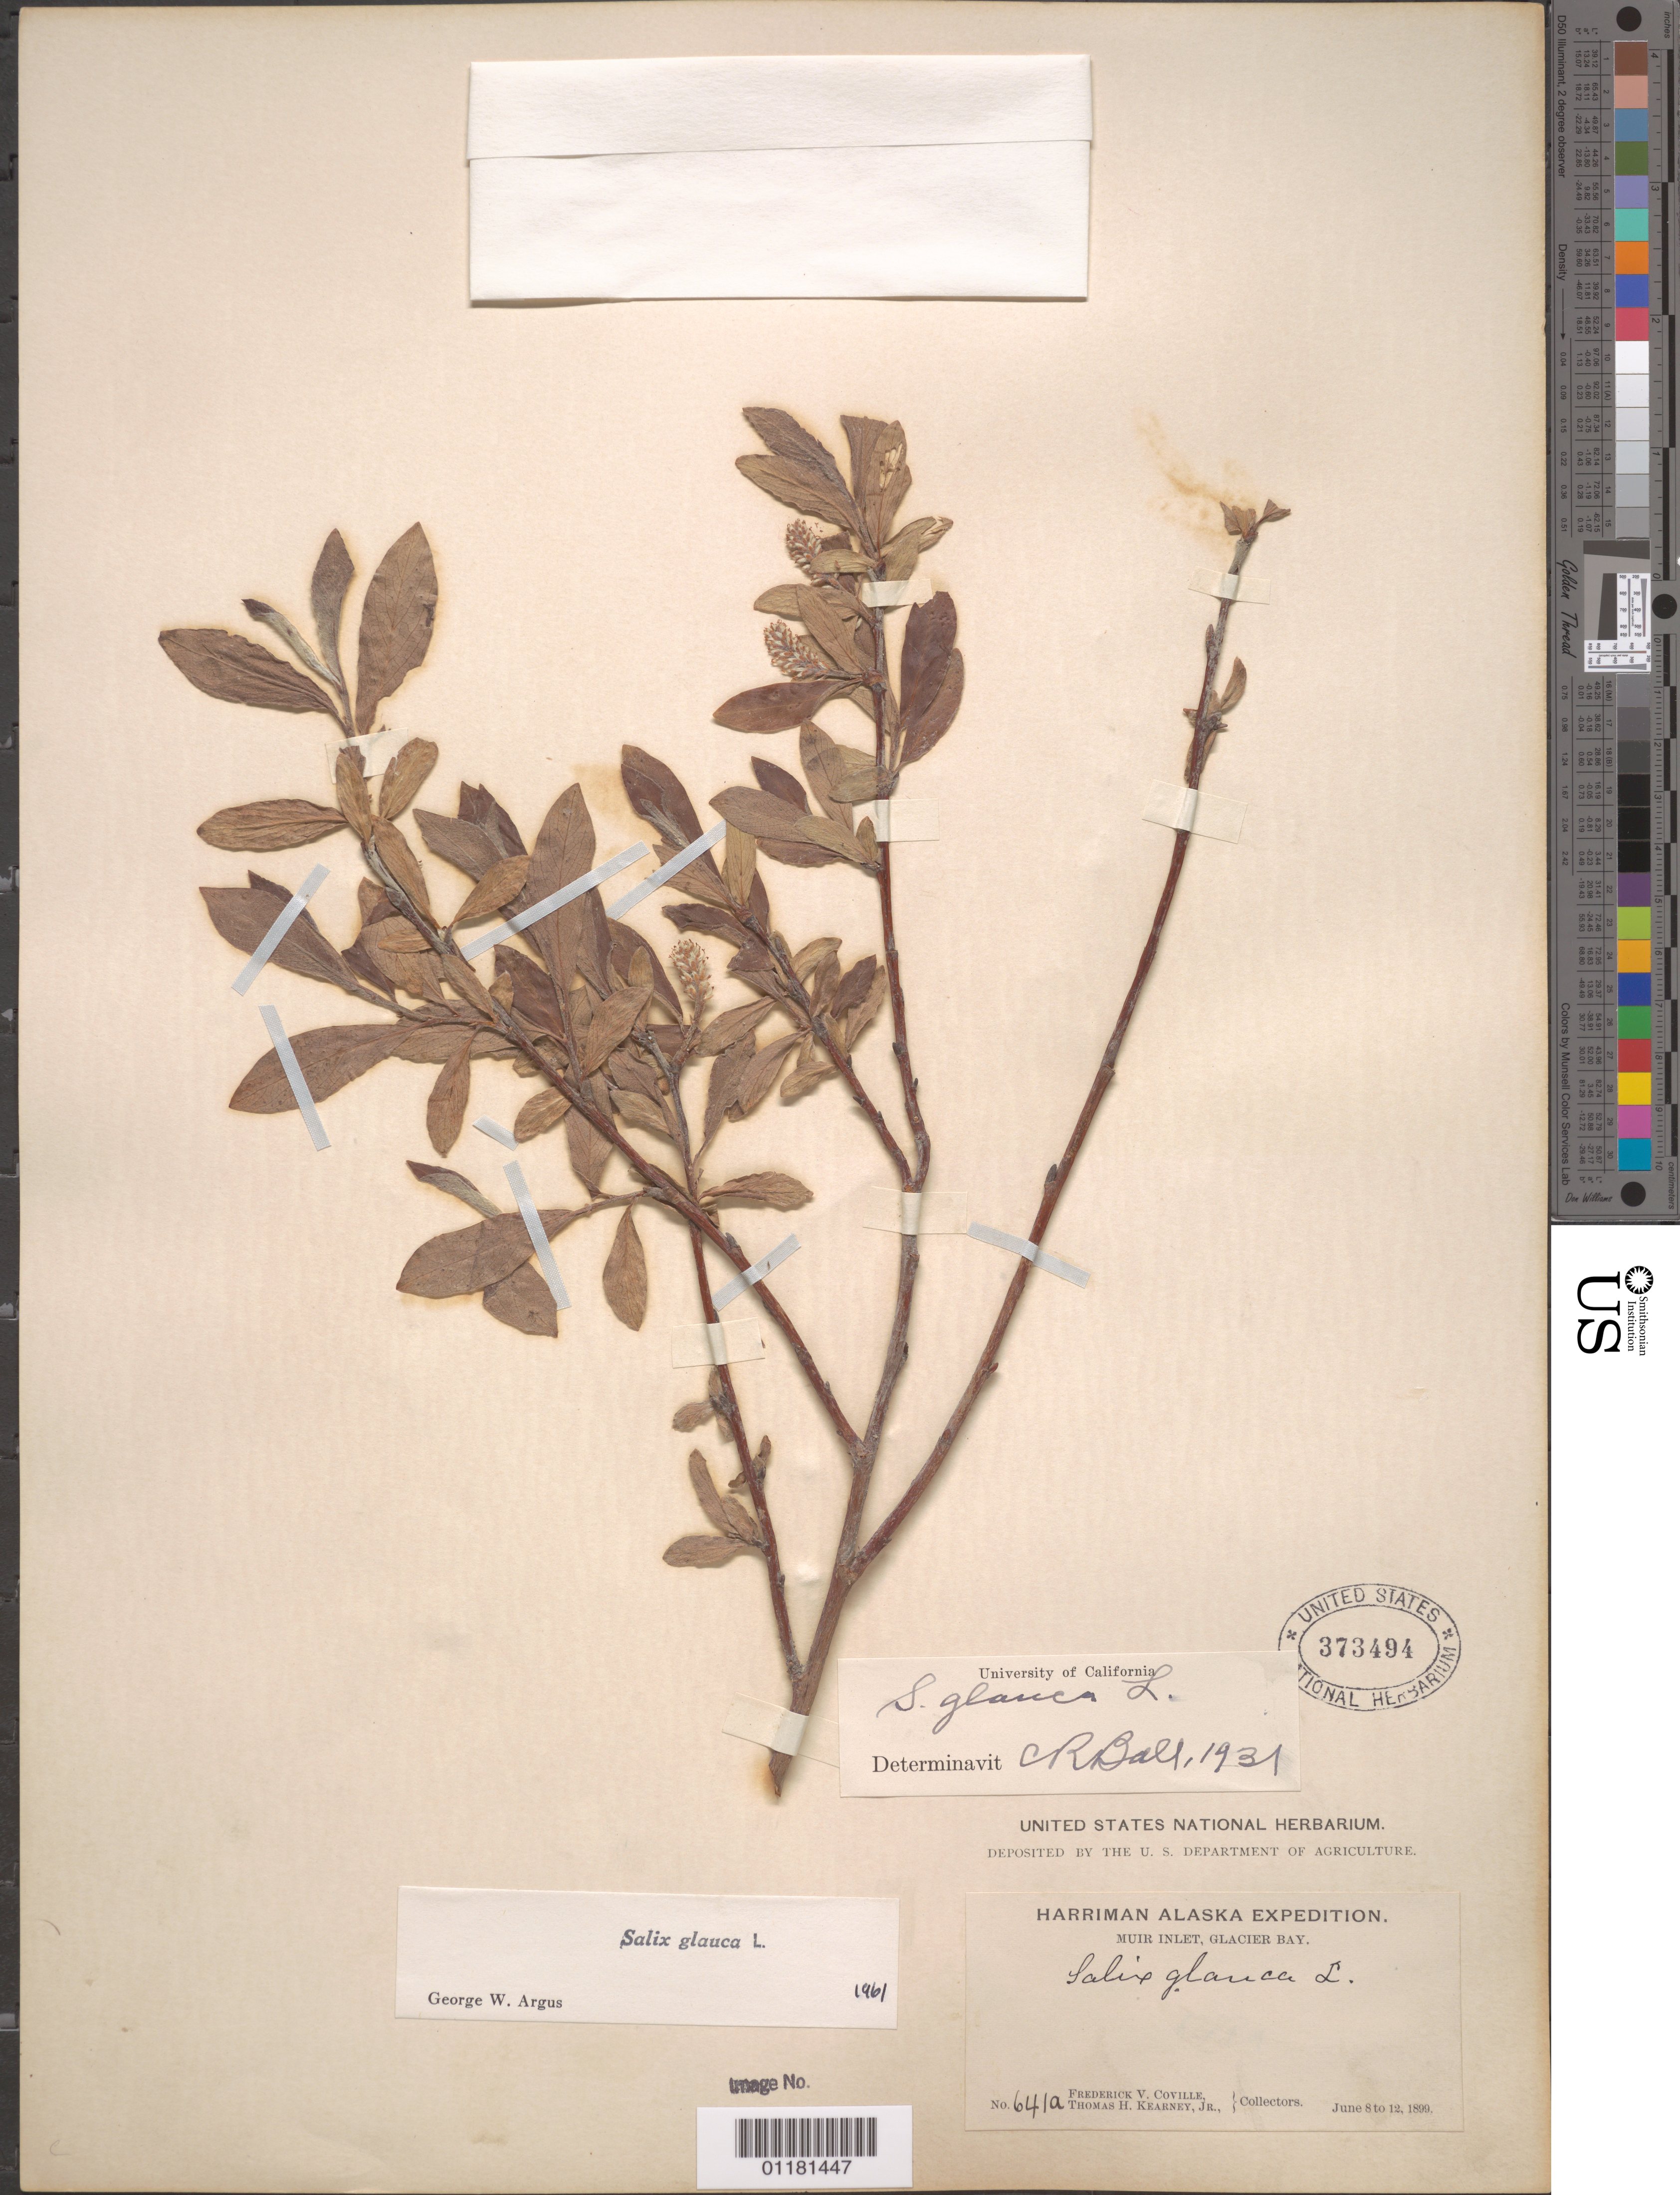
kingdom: Plantae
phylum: Tracheophyta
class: Magnoliopsida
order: Malpighiales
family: Salicaceae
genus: Salix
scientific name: Salix glauca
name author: L.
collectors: F. V. Coville & T. H. Kearney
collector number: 641a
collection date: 1899-06-08/1899-06-12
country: United States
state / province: Alaska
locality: Muir Inlet, Glacier Bay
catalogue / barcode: US 373494